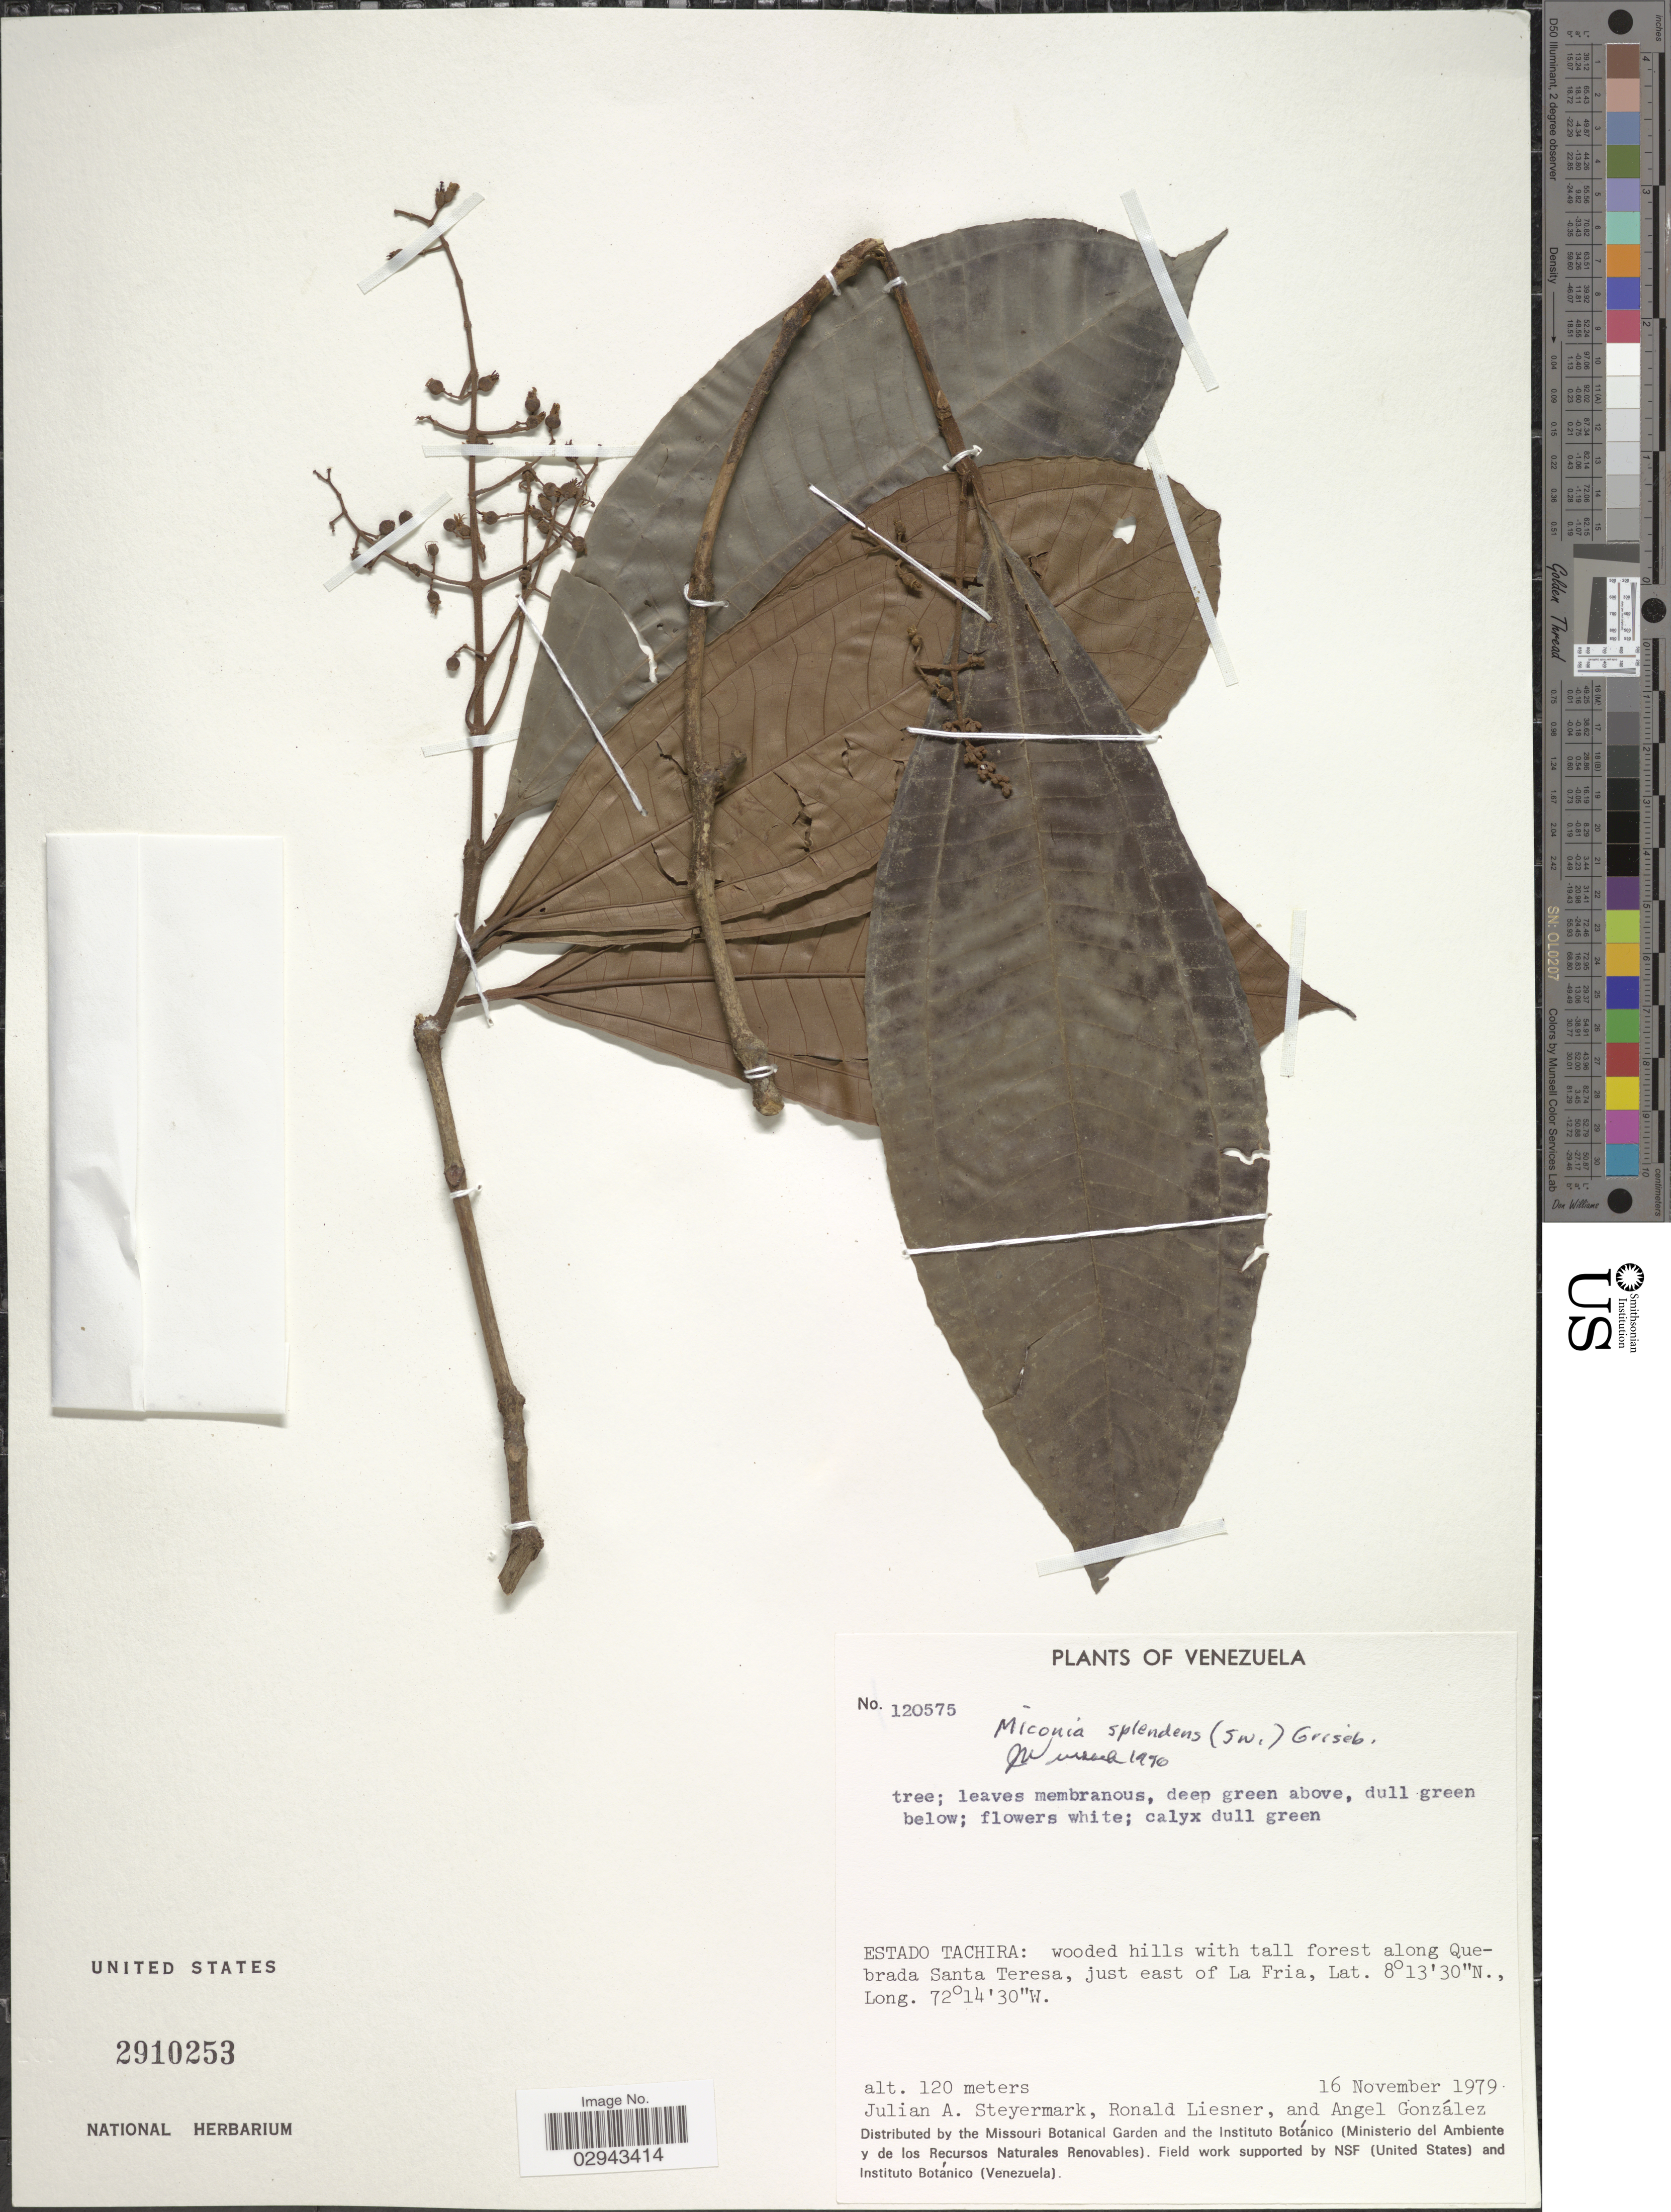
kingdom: Plantae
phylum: Tracheophyta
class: Magnoliopsida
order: Myrtales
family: Melastomataceae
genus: Miconia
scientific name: Miconia splendens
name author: (Sw.) Griseb.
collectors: J. Steyermark, R. L. Liesner & A. C. González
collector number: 120575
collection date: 1979-11-16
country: Venezuela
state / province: Tachira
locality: Along Quebrada Santa Teresa, just east of La Fria.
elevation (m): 120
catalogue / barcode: US 2910253